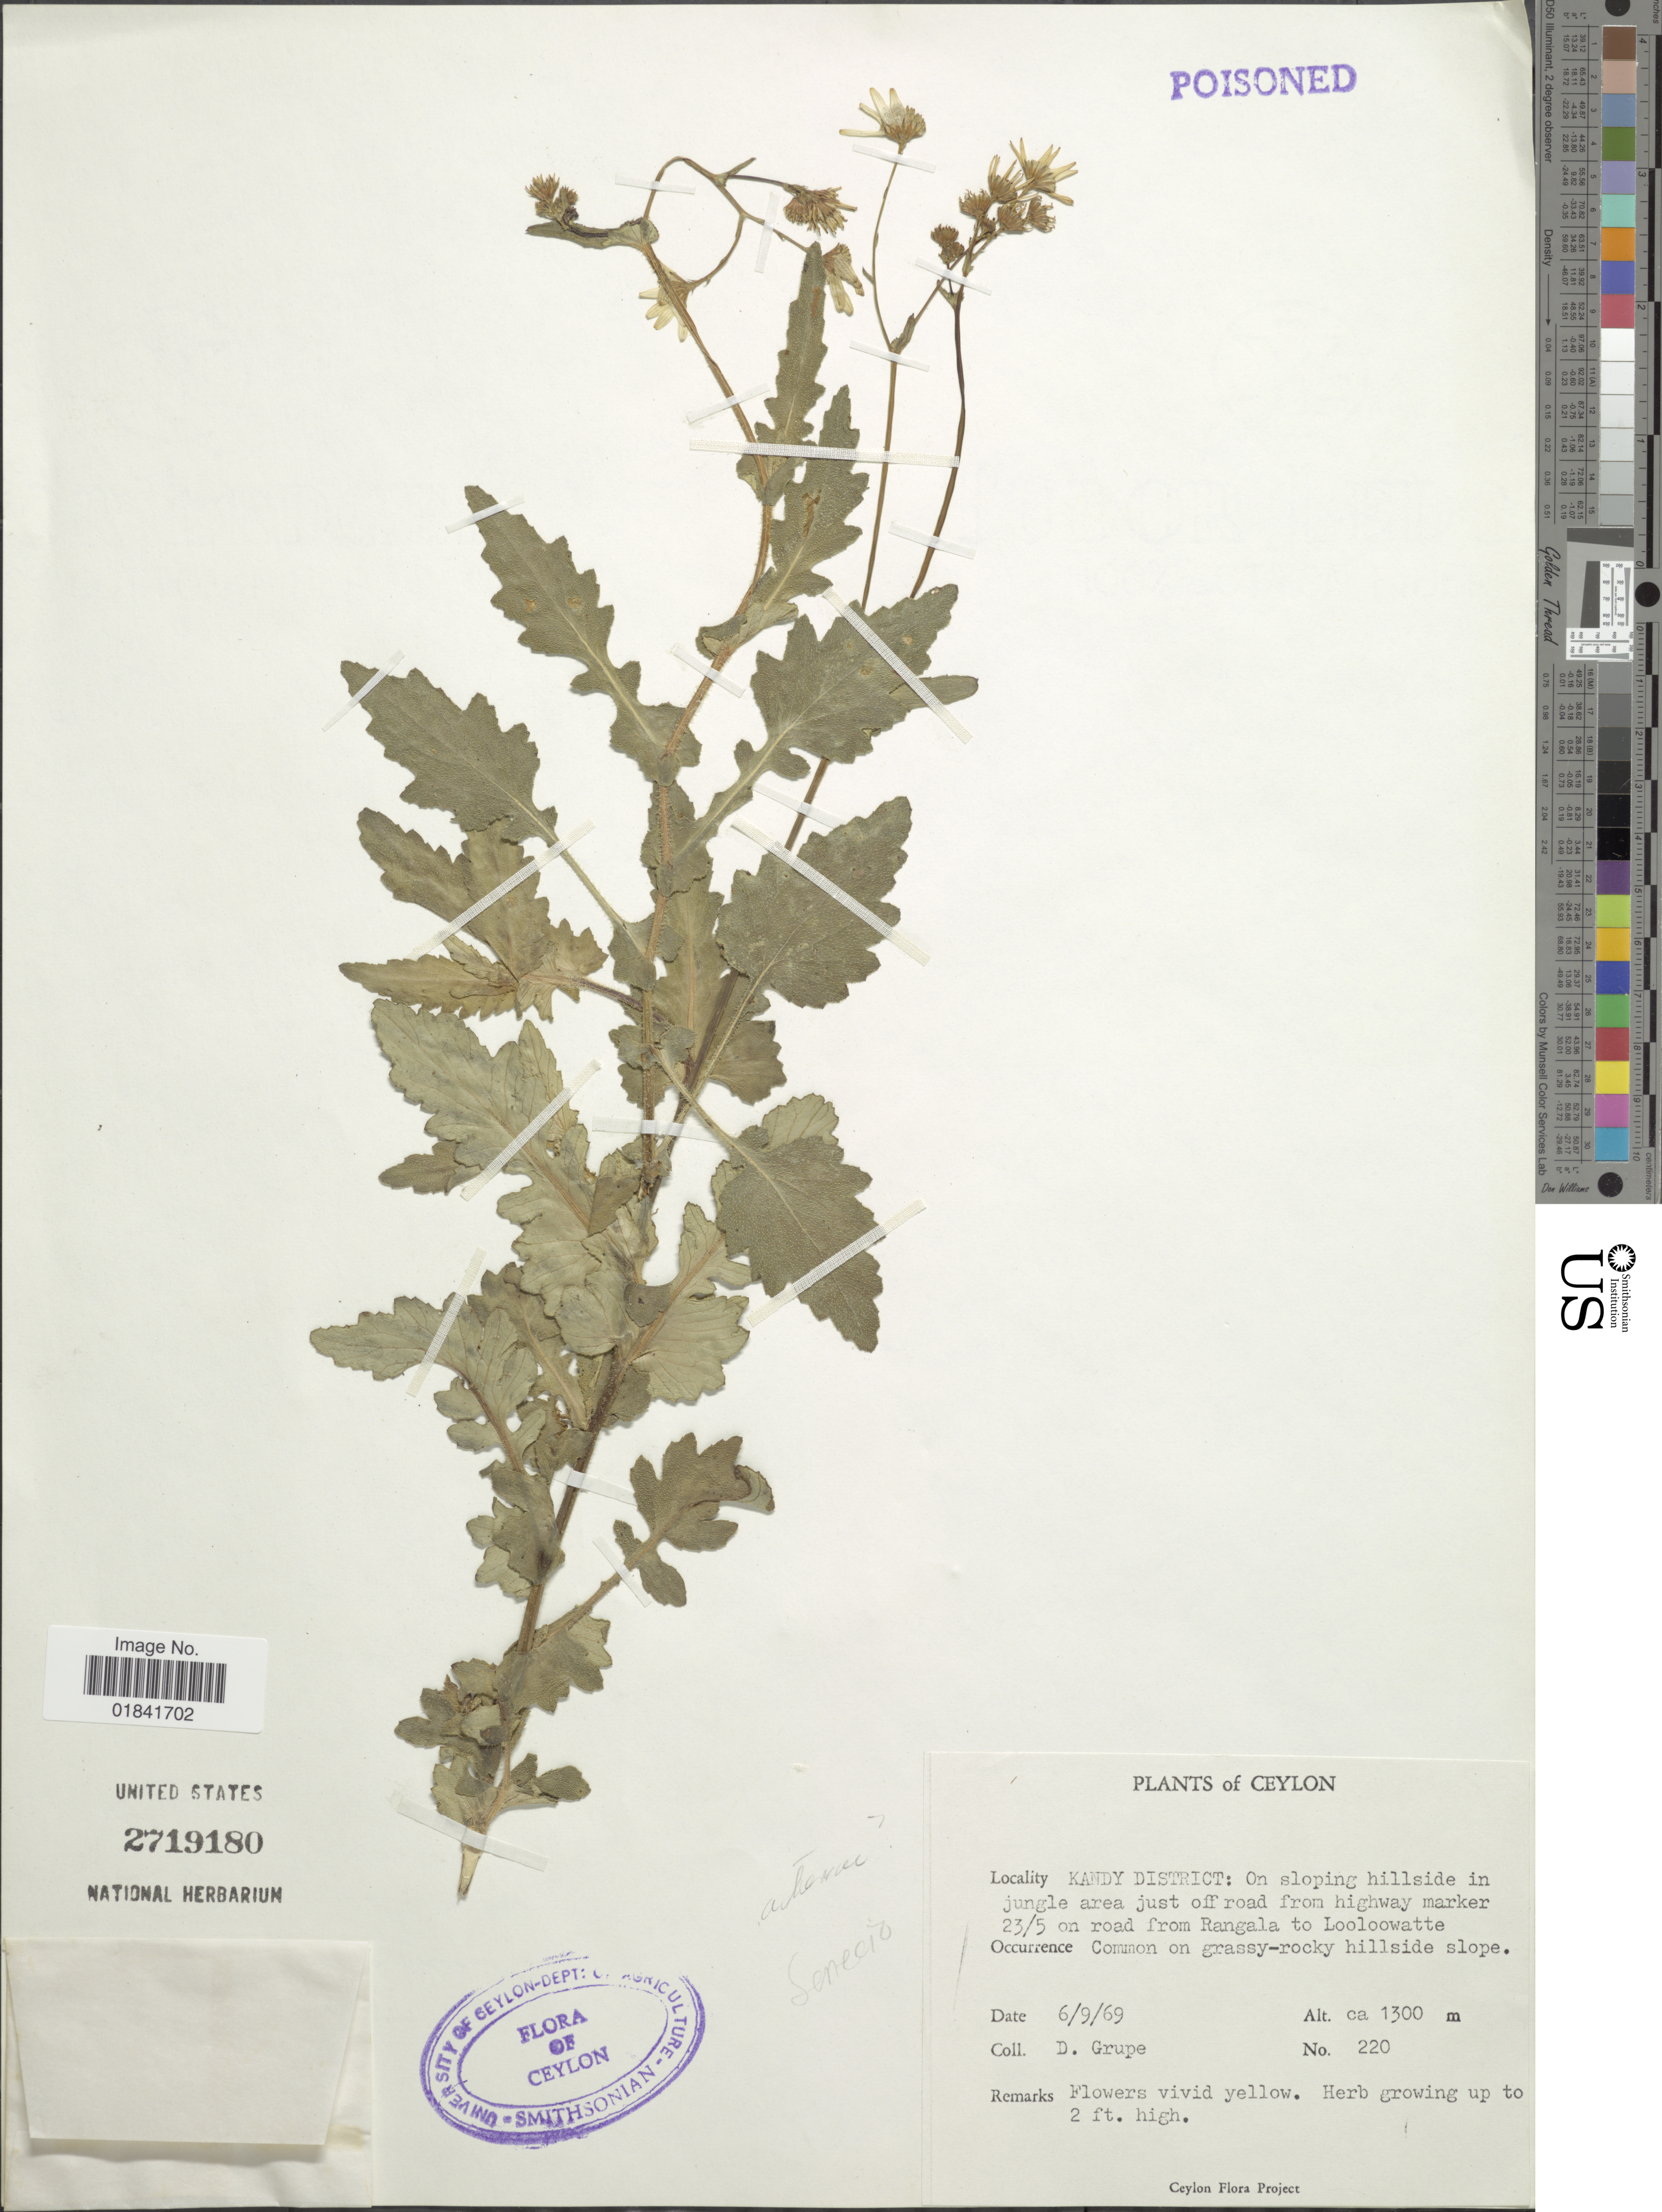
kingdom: Plantae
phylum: Tracheophyta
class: Magnoliopsida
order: Asterales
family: Asteraceae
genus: Senecio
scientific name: Senecio sp.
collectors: D. Grupe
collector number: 220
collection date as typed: Transcribed d/m/y: 6/9/69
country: Sri Lanka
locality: Kandy District: in jungle area just off road from highway marker 23/5 on road from Rangala to Looloowatte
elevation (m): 1300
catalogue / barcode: US 2719180